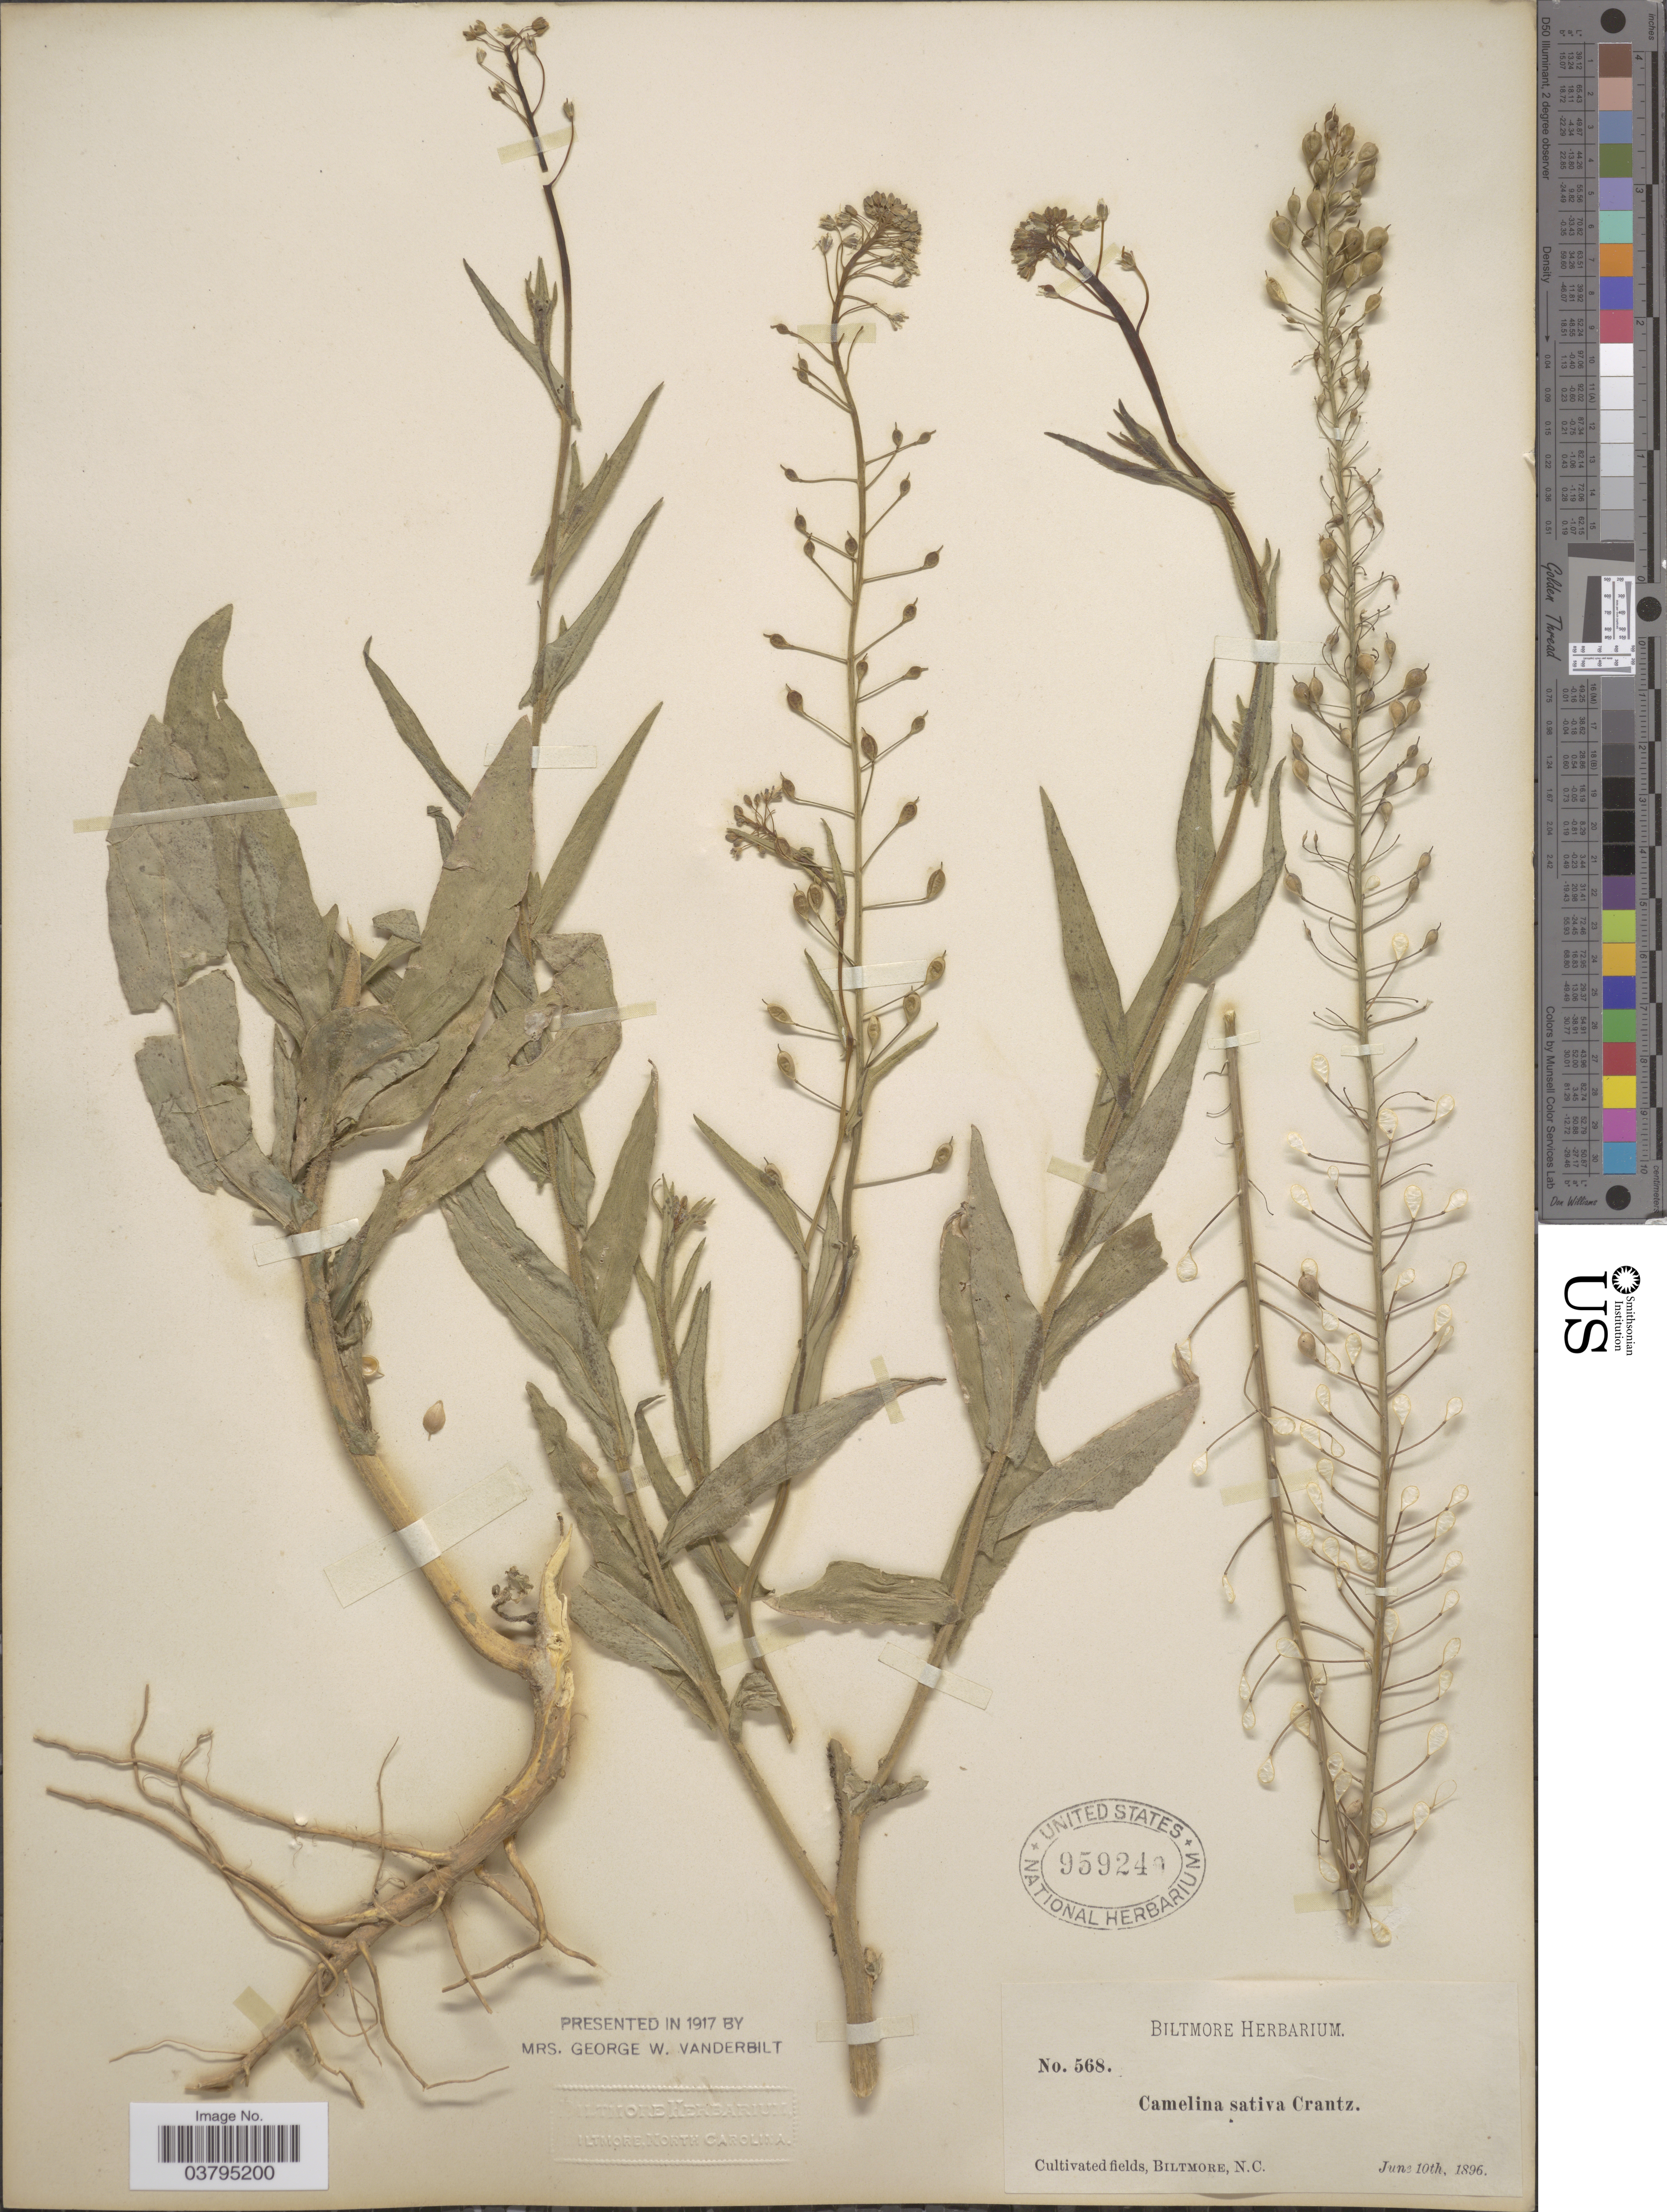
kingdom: Plantae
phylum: Tracheophyta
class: Magnoliopsida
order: Brassicales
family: Brassicaceae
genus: Camelina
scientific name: Camelina microcarpa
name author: DC.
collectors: ex herb. Biltmore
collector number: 568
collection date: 1896-06-10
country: United States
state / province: North Carolina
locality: Cultivated fields, Biltmore.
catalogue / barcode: US 959240